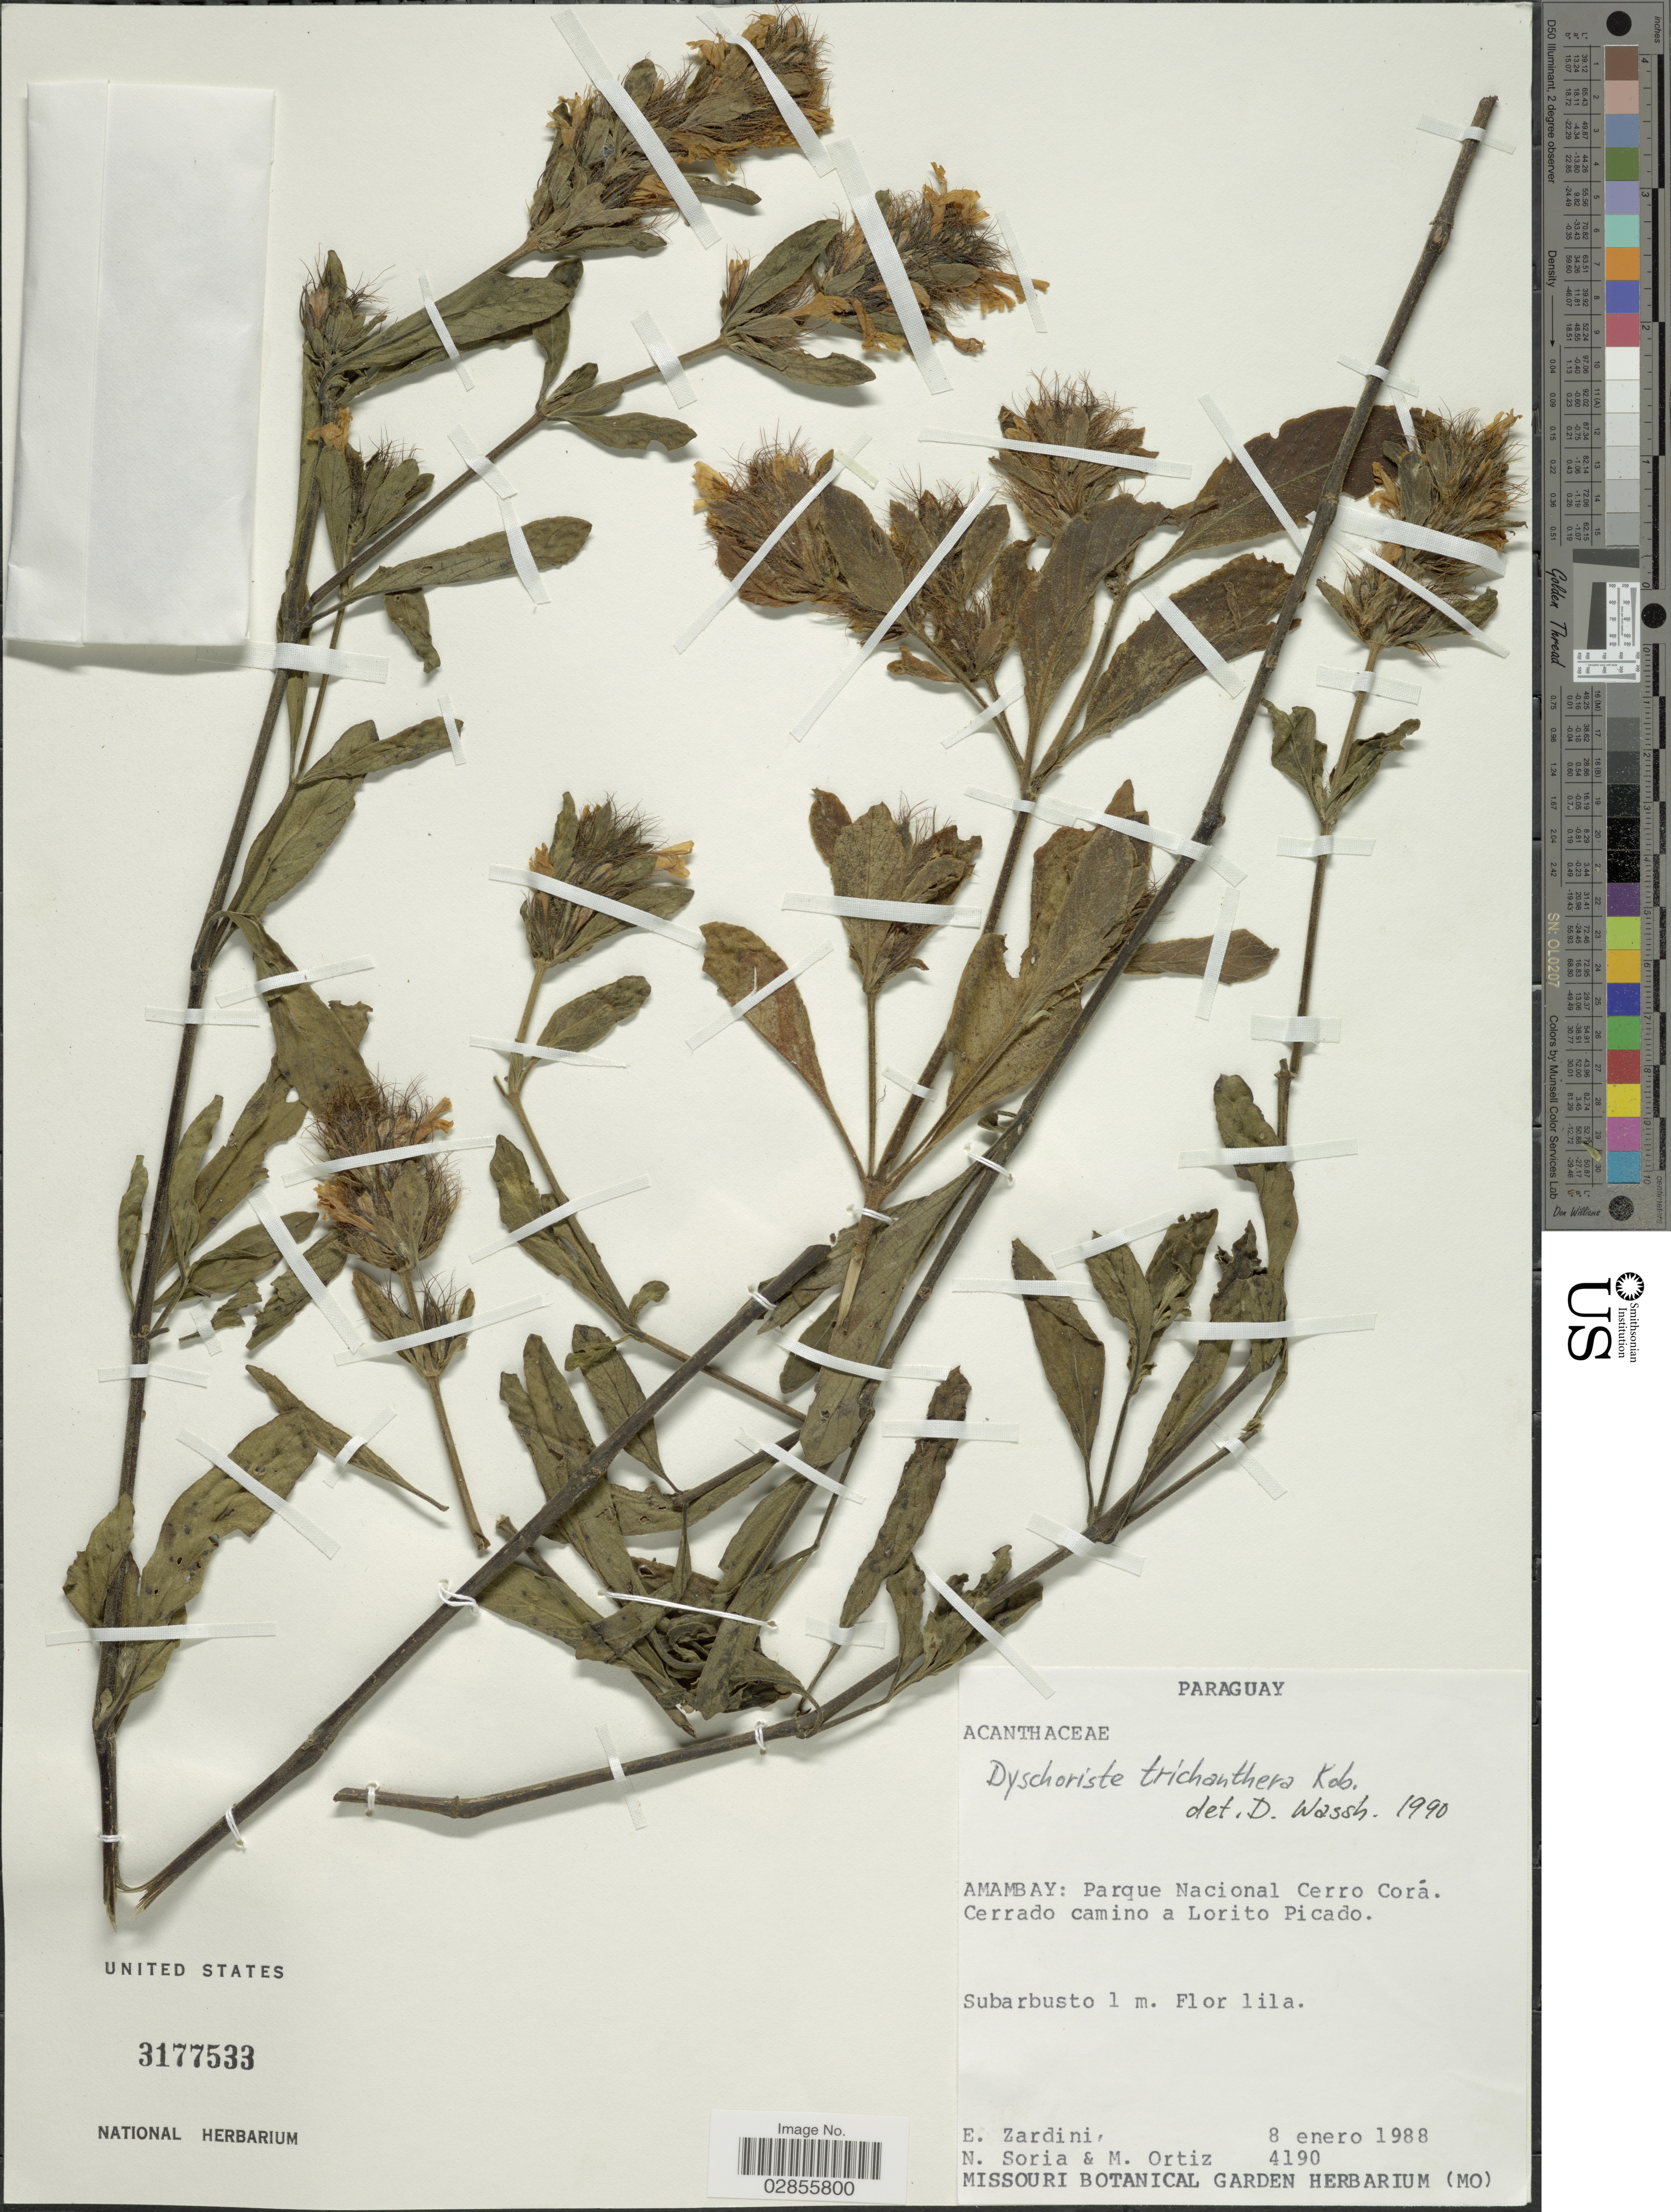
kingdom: Plantae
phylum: Tracheophyta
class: Magnoliopsida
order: Lamiales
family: Acanthaceae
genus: Dyschoriste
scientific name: Dyschoriste trichocalyx subsp. verticillaris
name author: (C.B. Clarke) Vollesen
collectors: E. M. Zardini, N. Soria & Ortiz M.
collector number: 4190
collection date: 1988-01-08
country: Paraguay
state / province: Amambay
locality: Parque Nacional Cerro Corá. Cerrado camino a Lorito Picado.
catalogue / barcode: US 3177533